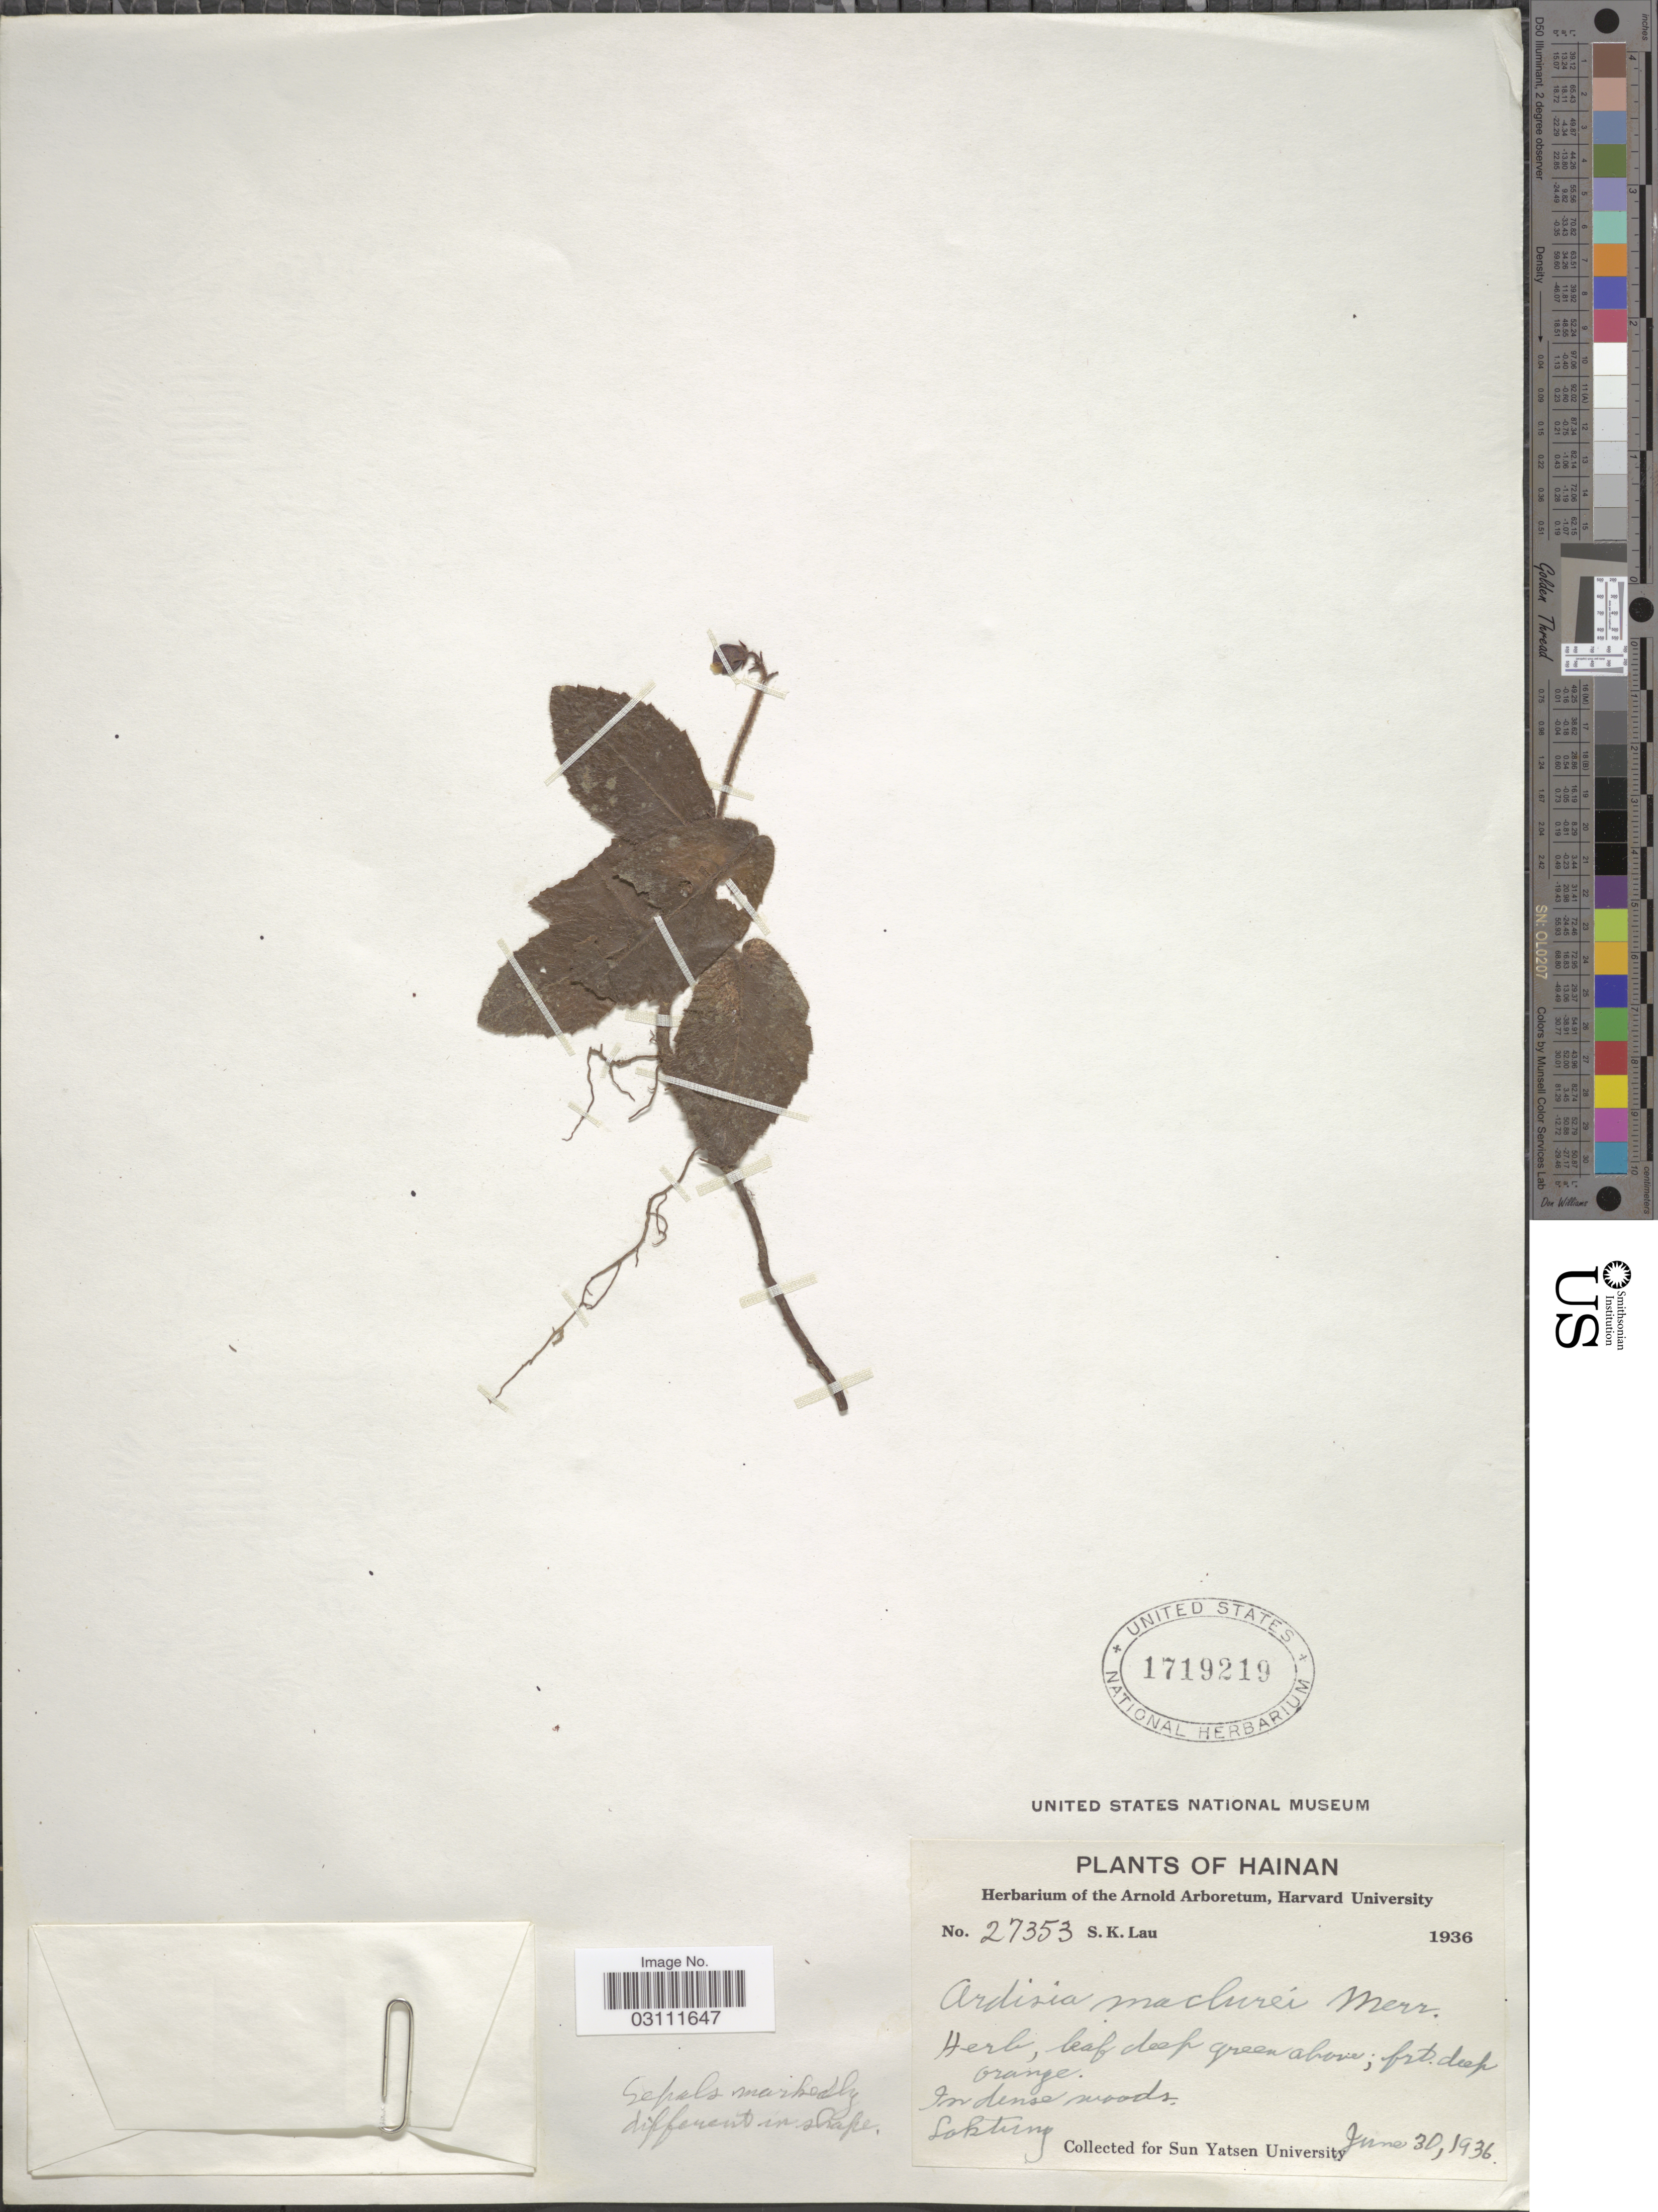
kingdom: Plantae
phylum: Tracheophyta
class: Magnoliopsida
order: Ericales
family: Primulaceae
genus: Ardisia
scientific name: Ardisia japonica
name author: (Thunb.) Blume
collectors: S. K. Lau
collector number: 27353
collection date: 1936-06-30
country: China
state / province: Hainan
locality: Lokting.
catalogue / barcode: US 1719219